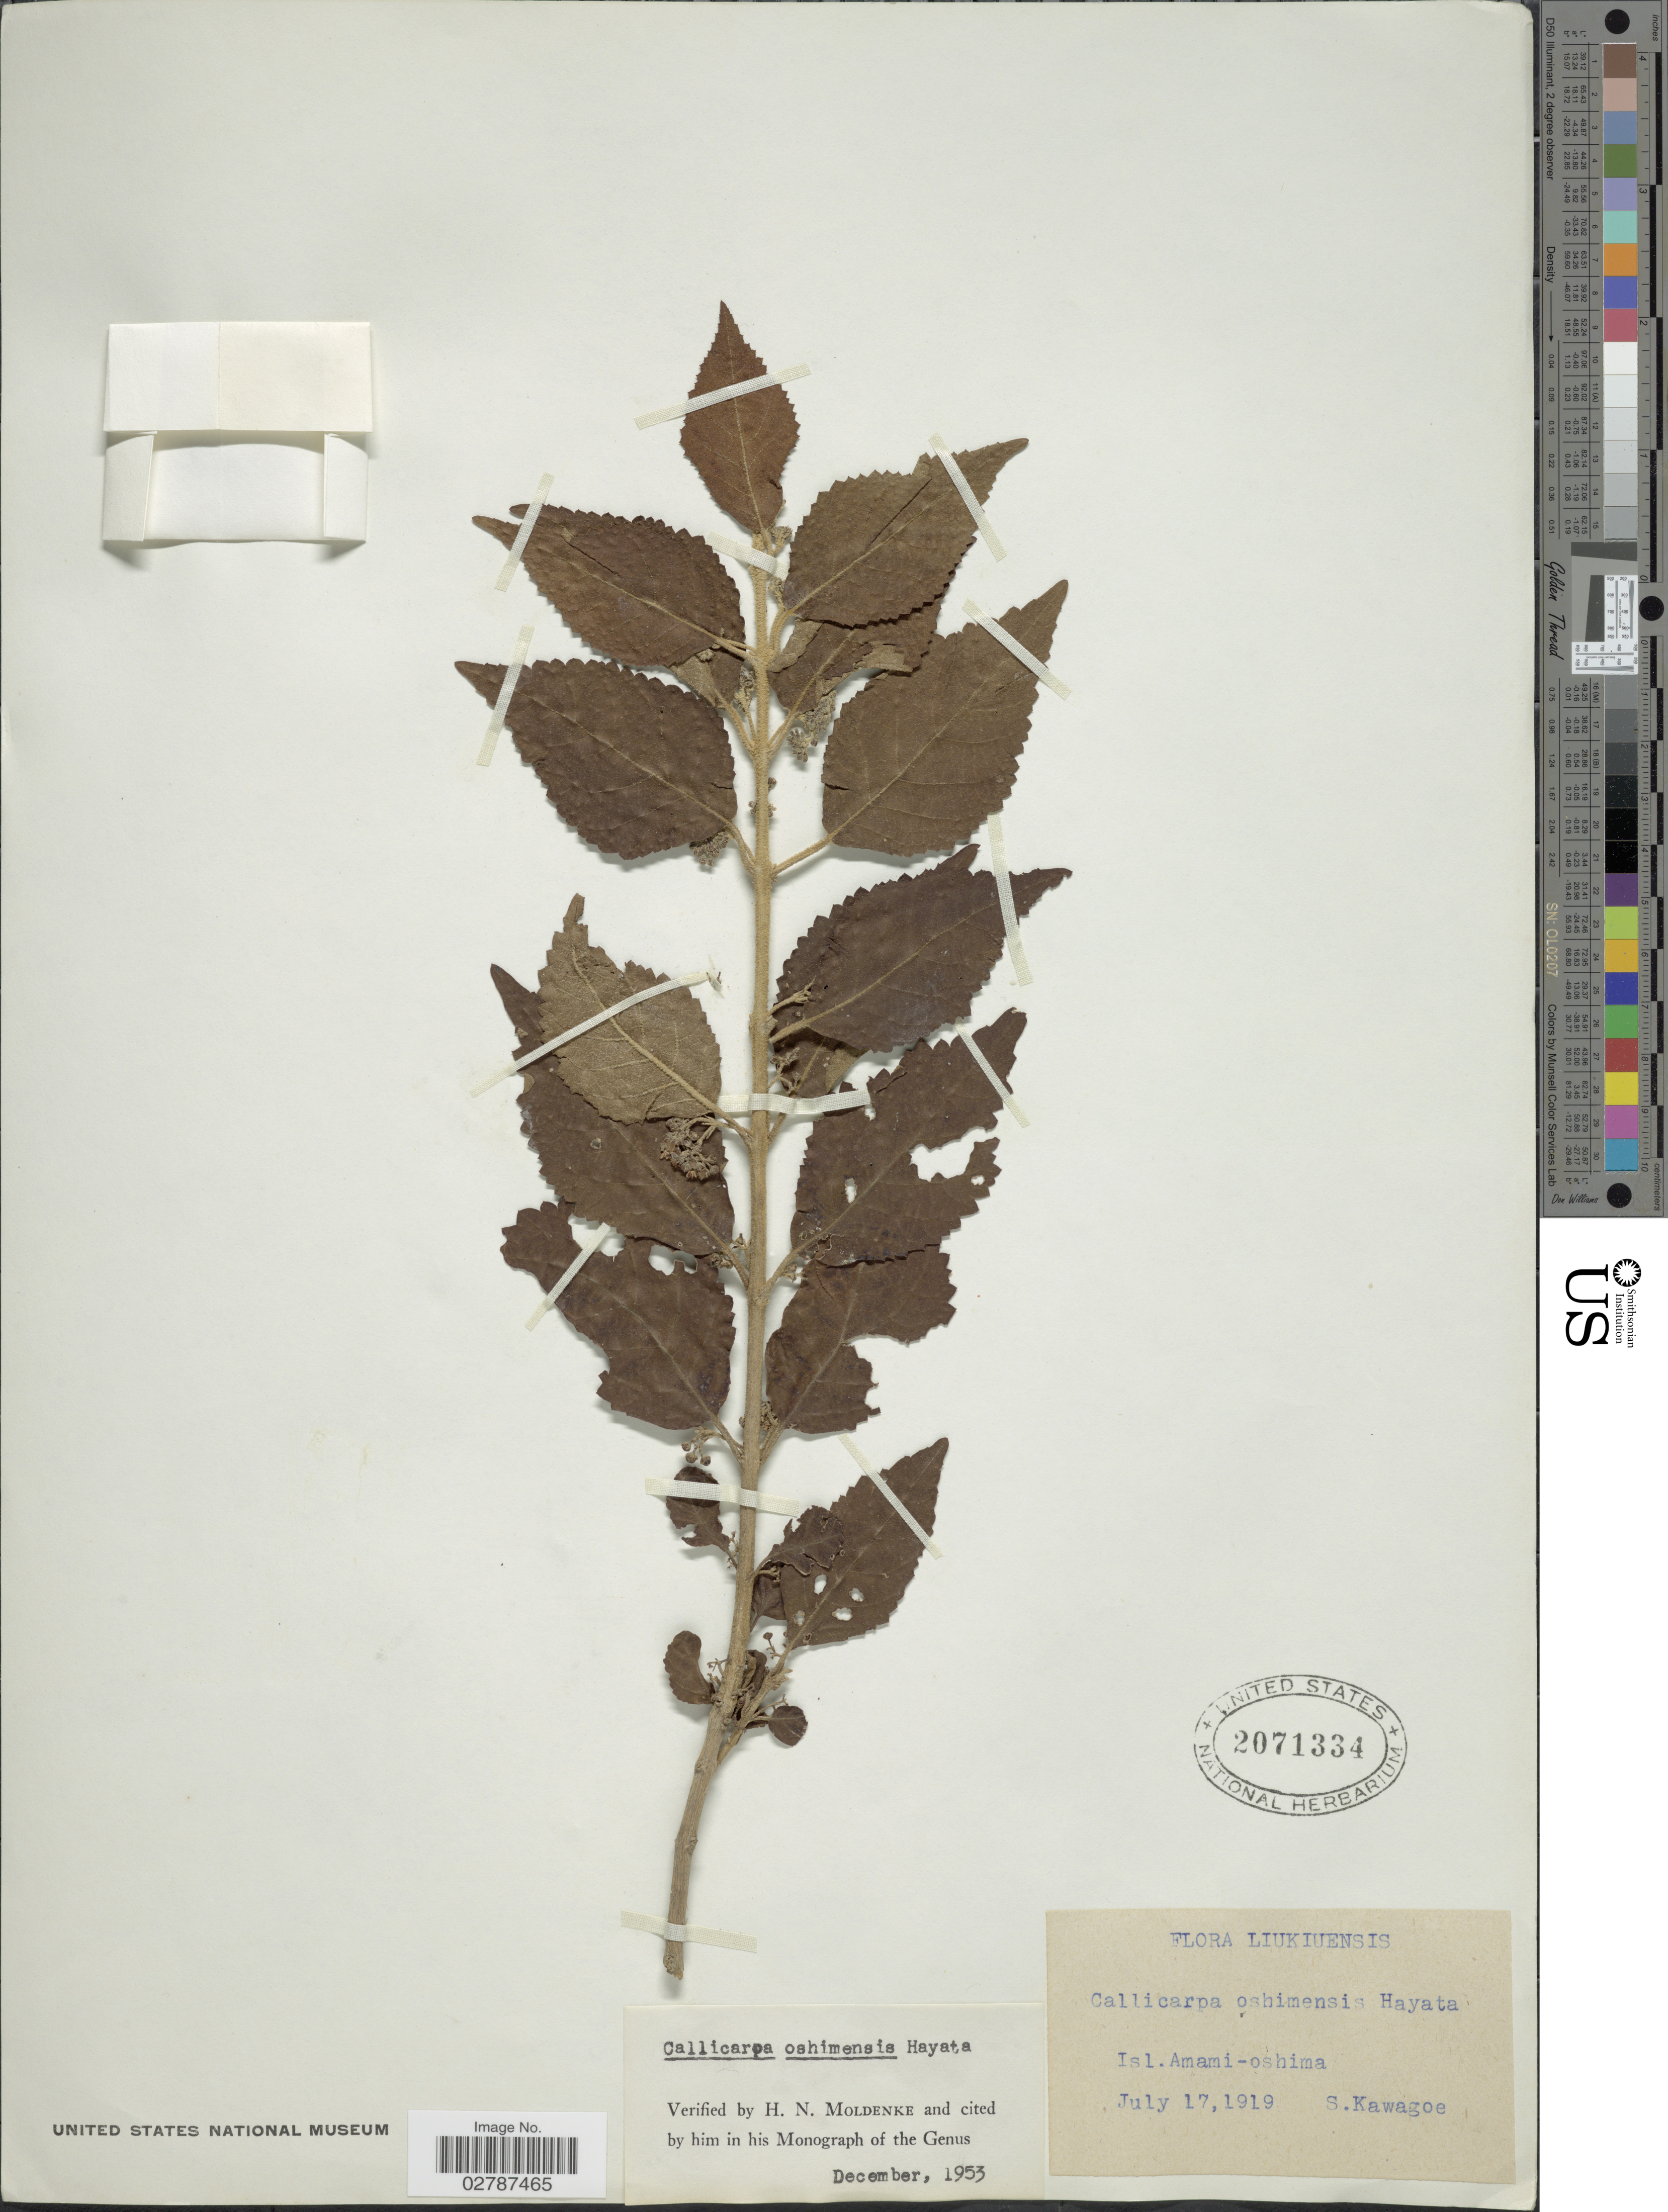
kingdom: Plantae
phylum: Tracheophyta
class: Magnoliopsida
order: Lamiales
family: Lamiaceae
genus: Callicarpa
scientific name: Callicarpa oshimensis var. oshimensis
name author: Hayata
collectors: S. Kawagoe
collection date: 1919-07-17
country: Japan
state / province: Okinawa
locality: Isl. Amami-Oshima.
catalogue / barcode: US 2071334